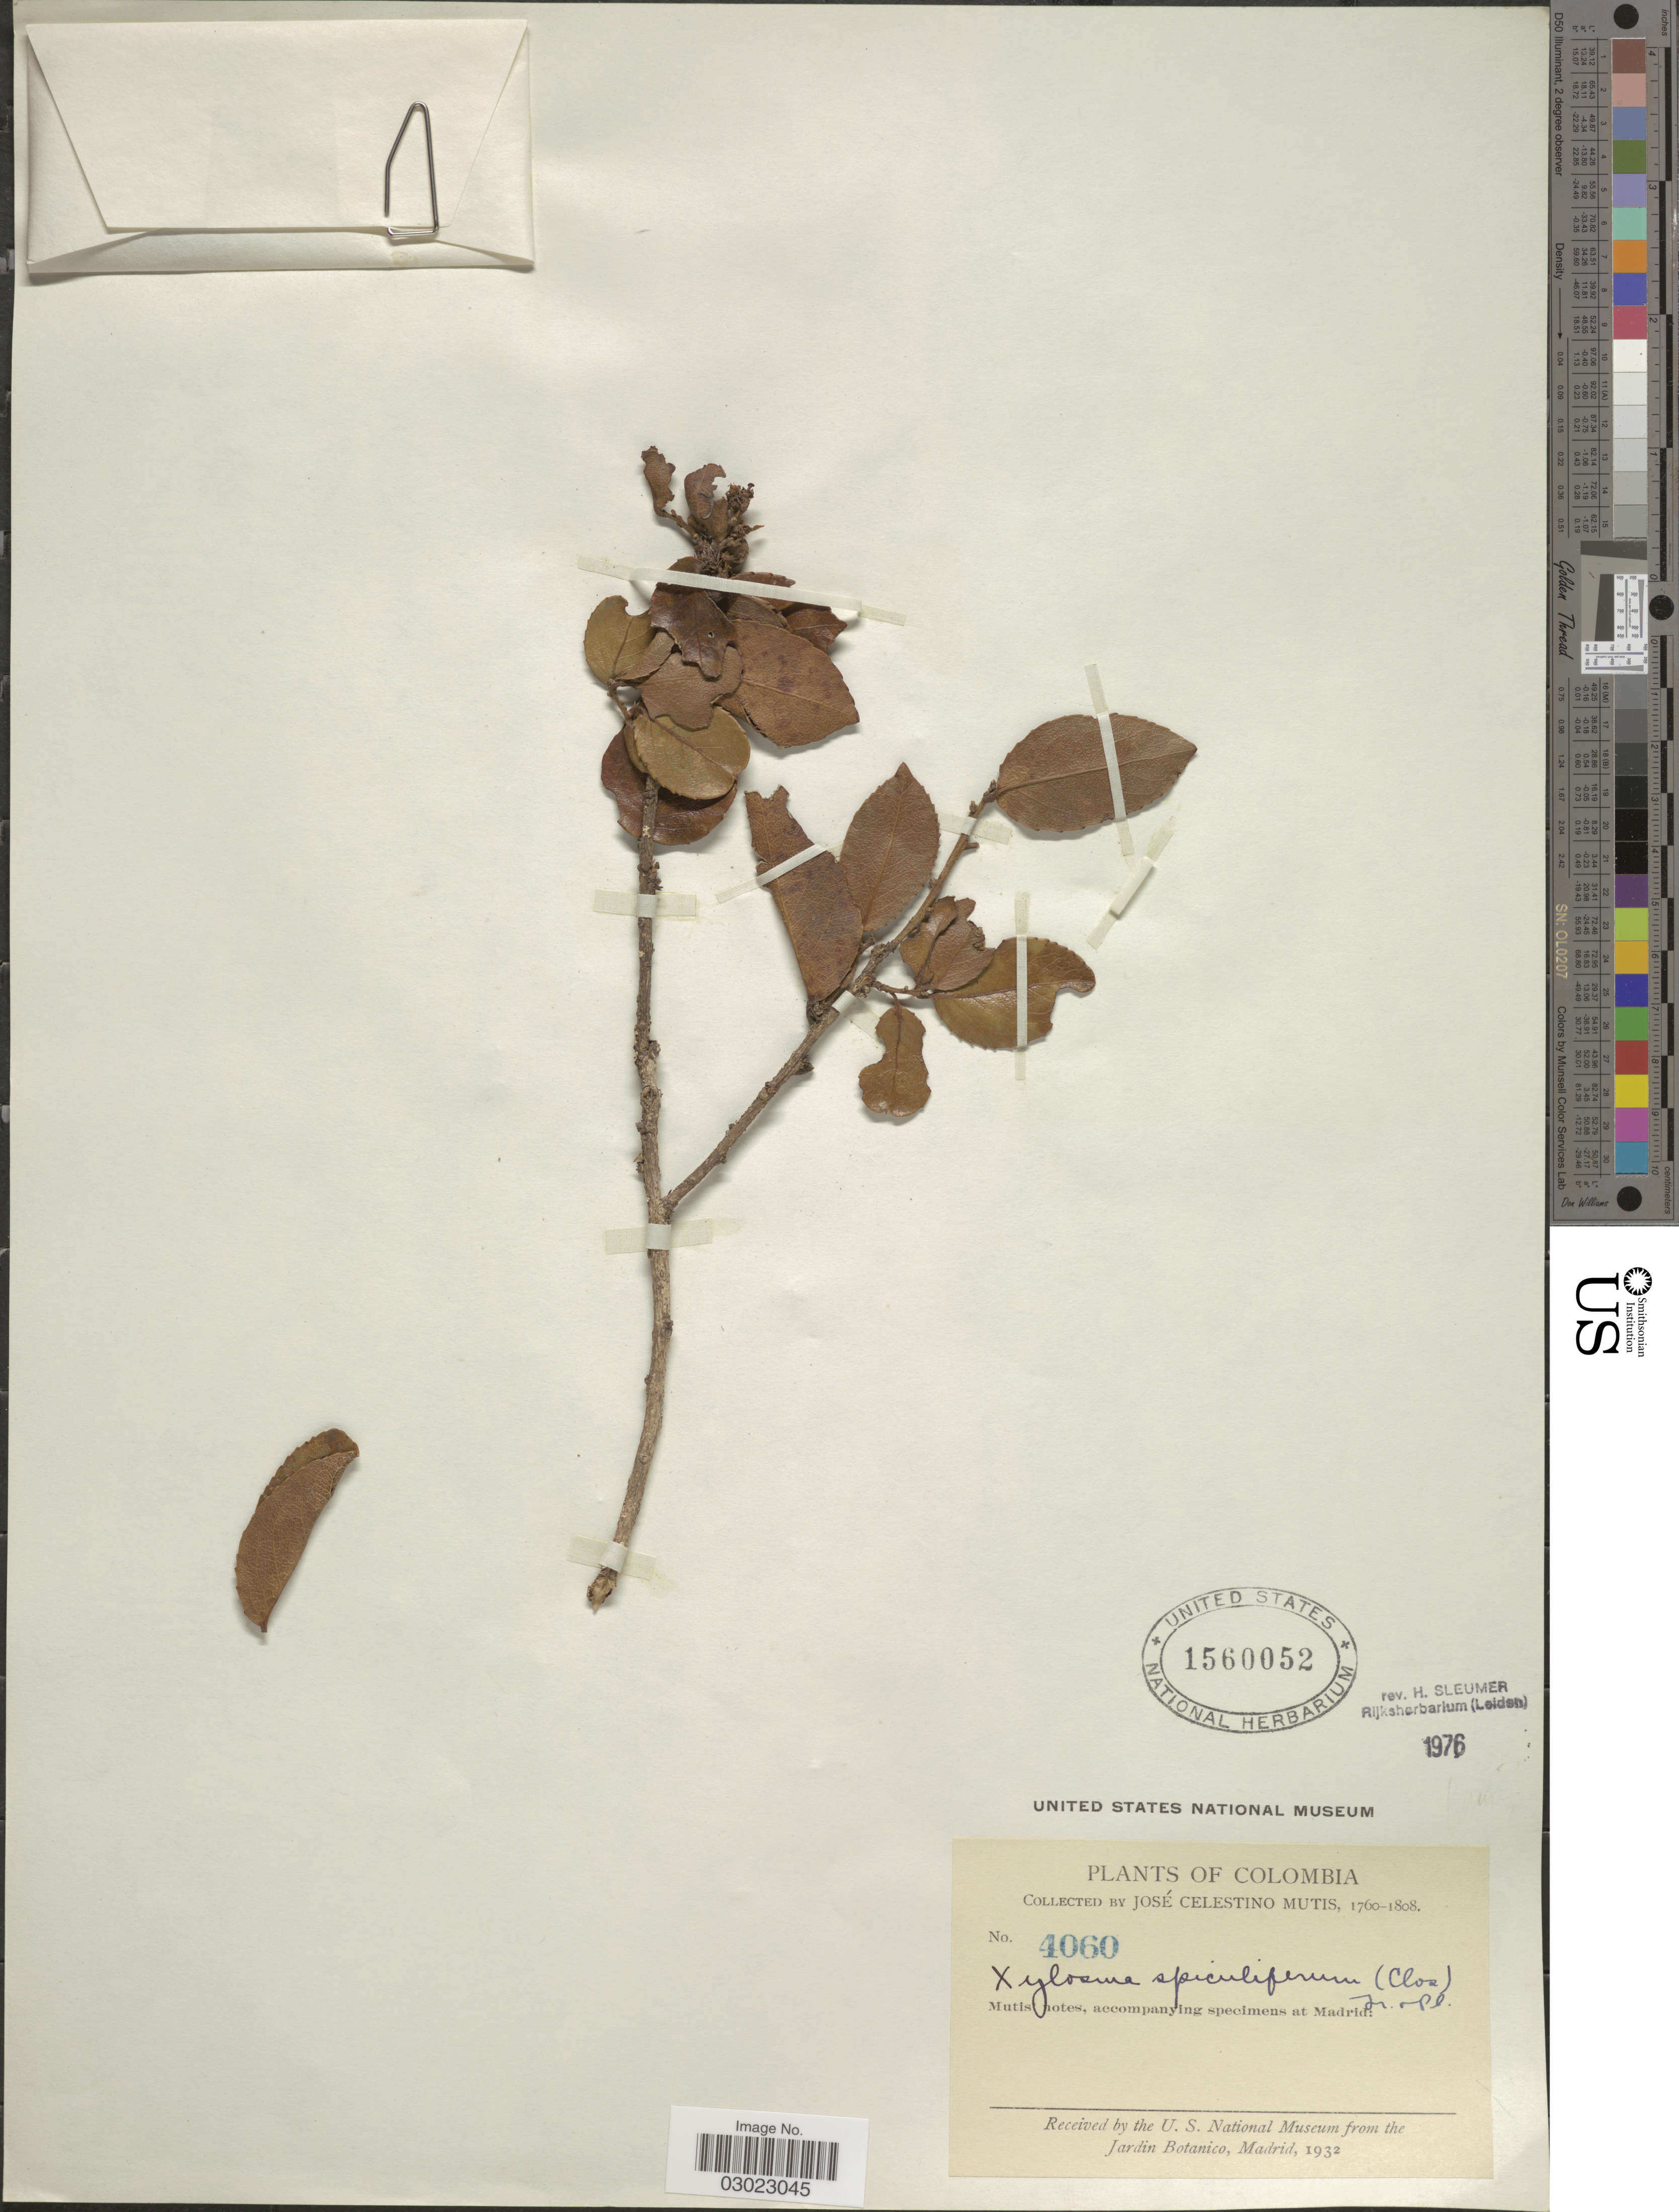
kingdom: Plantae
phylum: Tracheophyta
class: Magnoliopsida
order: Malpighiales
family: Salicaceae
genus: Xylosma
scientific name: Xylosma spiculifera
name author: (Tul.) Triana & Planch.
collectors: J. C. B. Mutis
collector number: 4060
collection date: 1760/1808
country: Colombia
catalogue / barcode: US 1560052